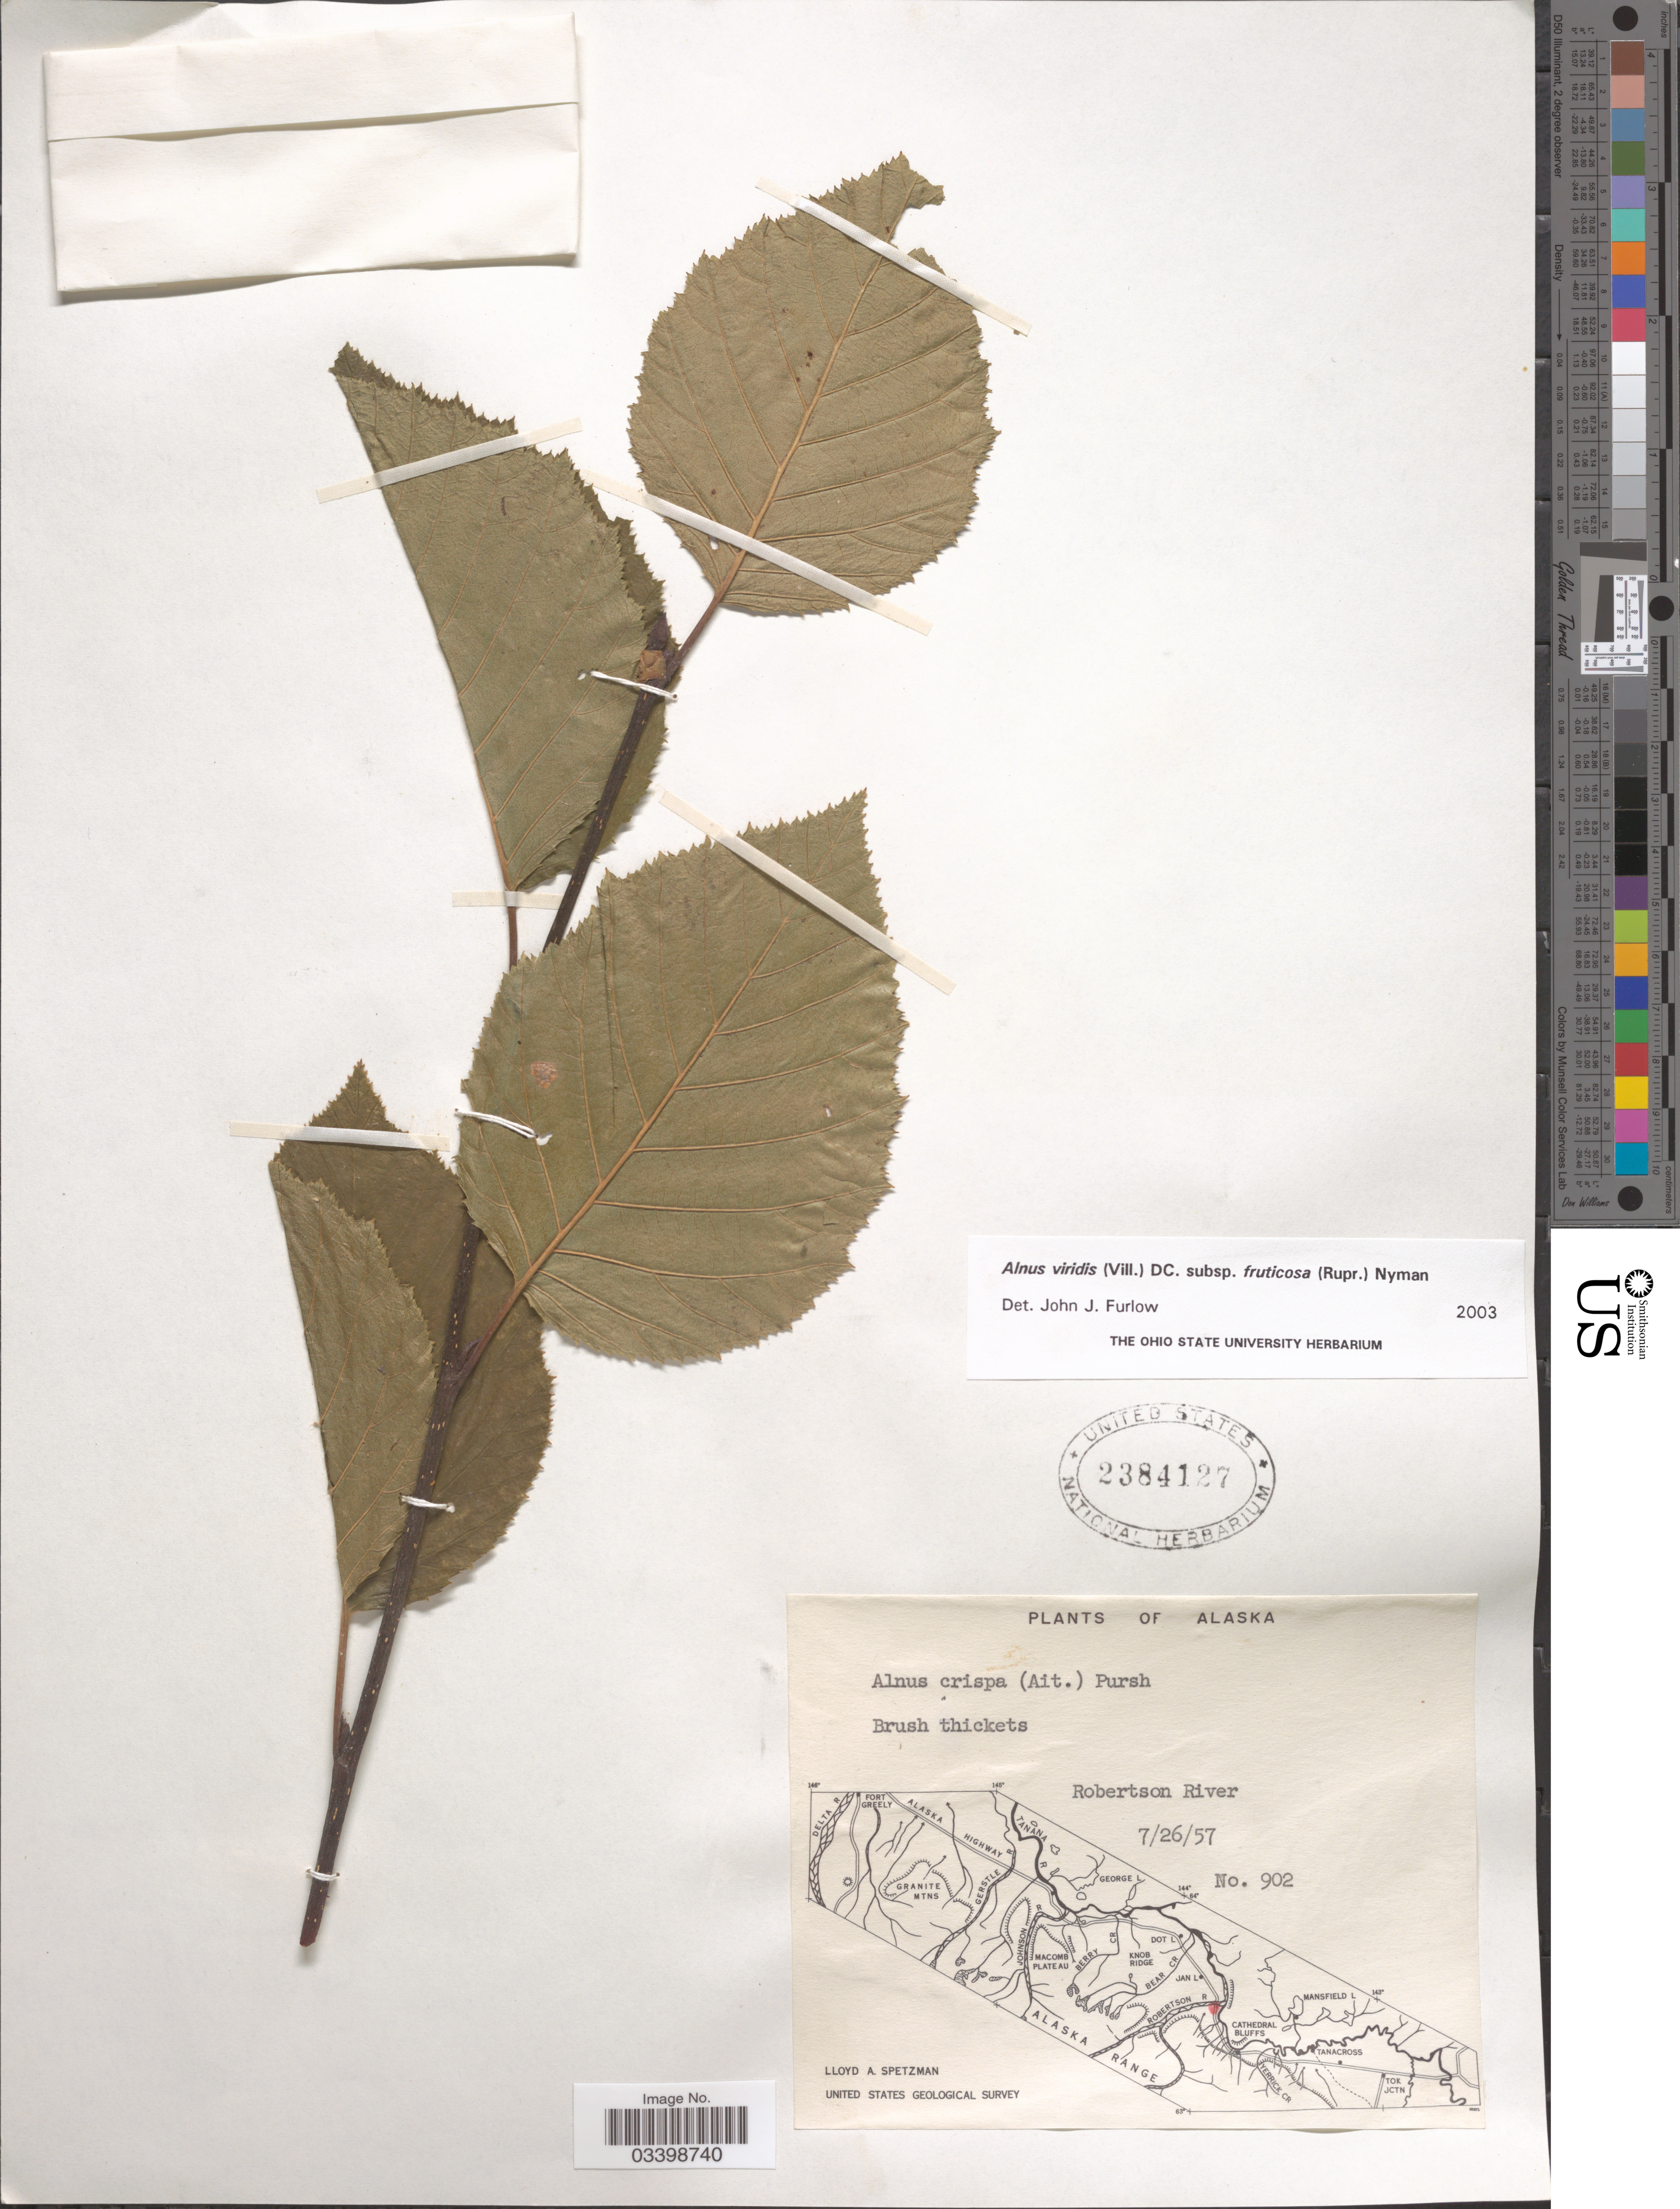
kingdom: Plantae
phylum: Tracheophyta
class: Magnoliopsida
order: Fagales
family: Betulaceae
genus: Alnus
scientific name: Alnus viridis subsp. fruticosa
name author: (Rupr.) Nyman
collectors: L. Spetzman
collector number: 902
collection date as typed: Transcribed d/m/y: 26/7/57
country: United States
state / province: Alaska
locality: Brush thickets. Robertson River.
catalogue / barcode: US 2384127